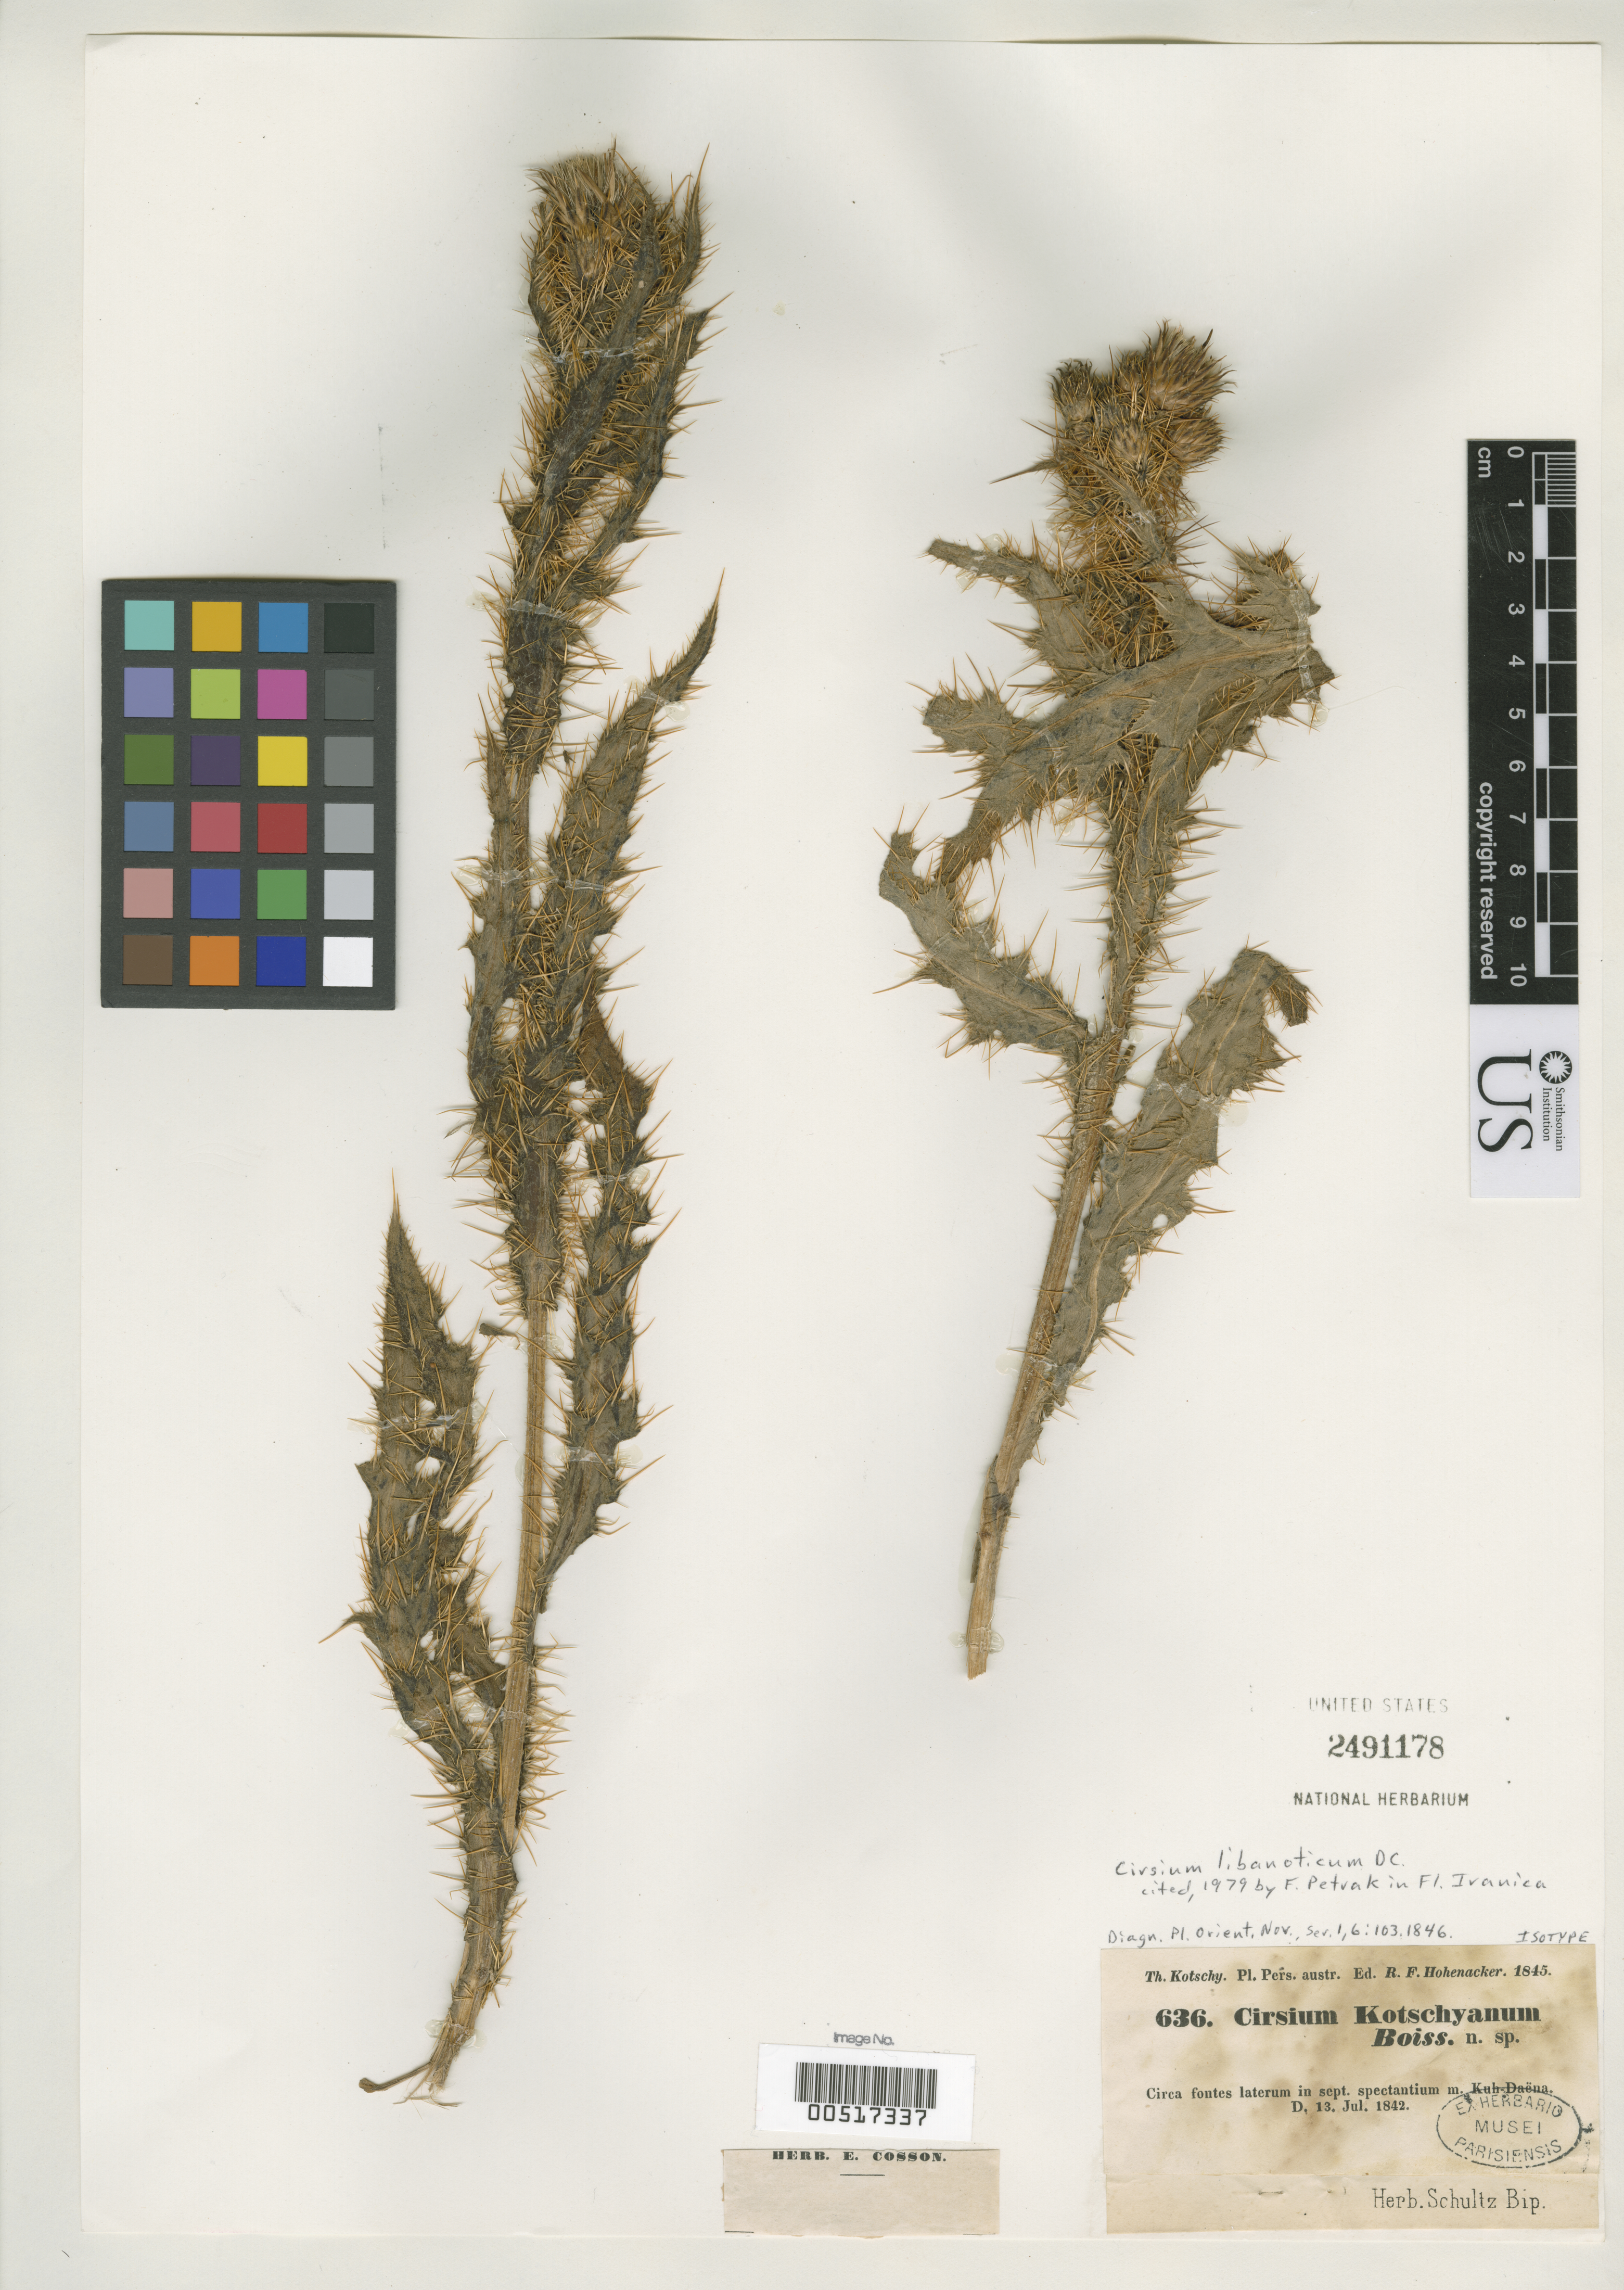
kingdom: Plantae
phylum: Tracheophyta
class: Magnoliopsida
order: Asterales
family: Asteraceae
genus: Cirsium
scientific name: Cirsium kotschyanum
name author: Boiss.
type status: Isotype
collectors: K. G. Kotschy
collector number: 636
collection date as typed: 13 Jul 1842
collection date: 1842-07-13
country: Iran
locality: Circa fontes laterum in sept. spectantium M. Kuh-Daena. [Near springs on view in September from the sides of Mount Kuh-Daena?]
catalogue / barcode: US 2491178